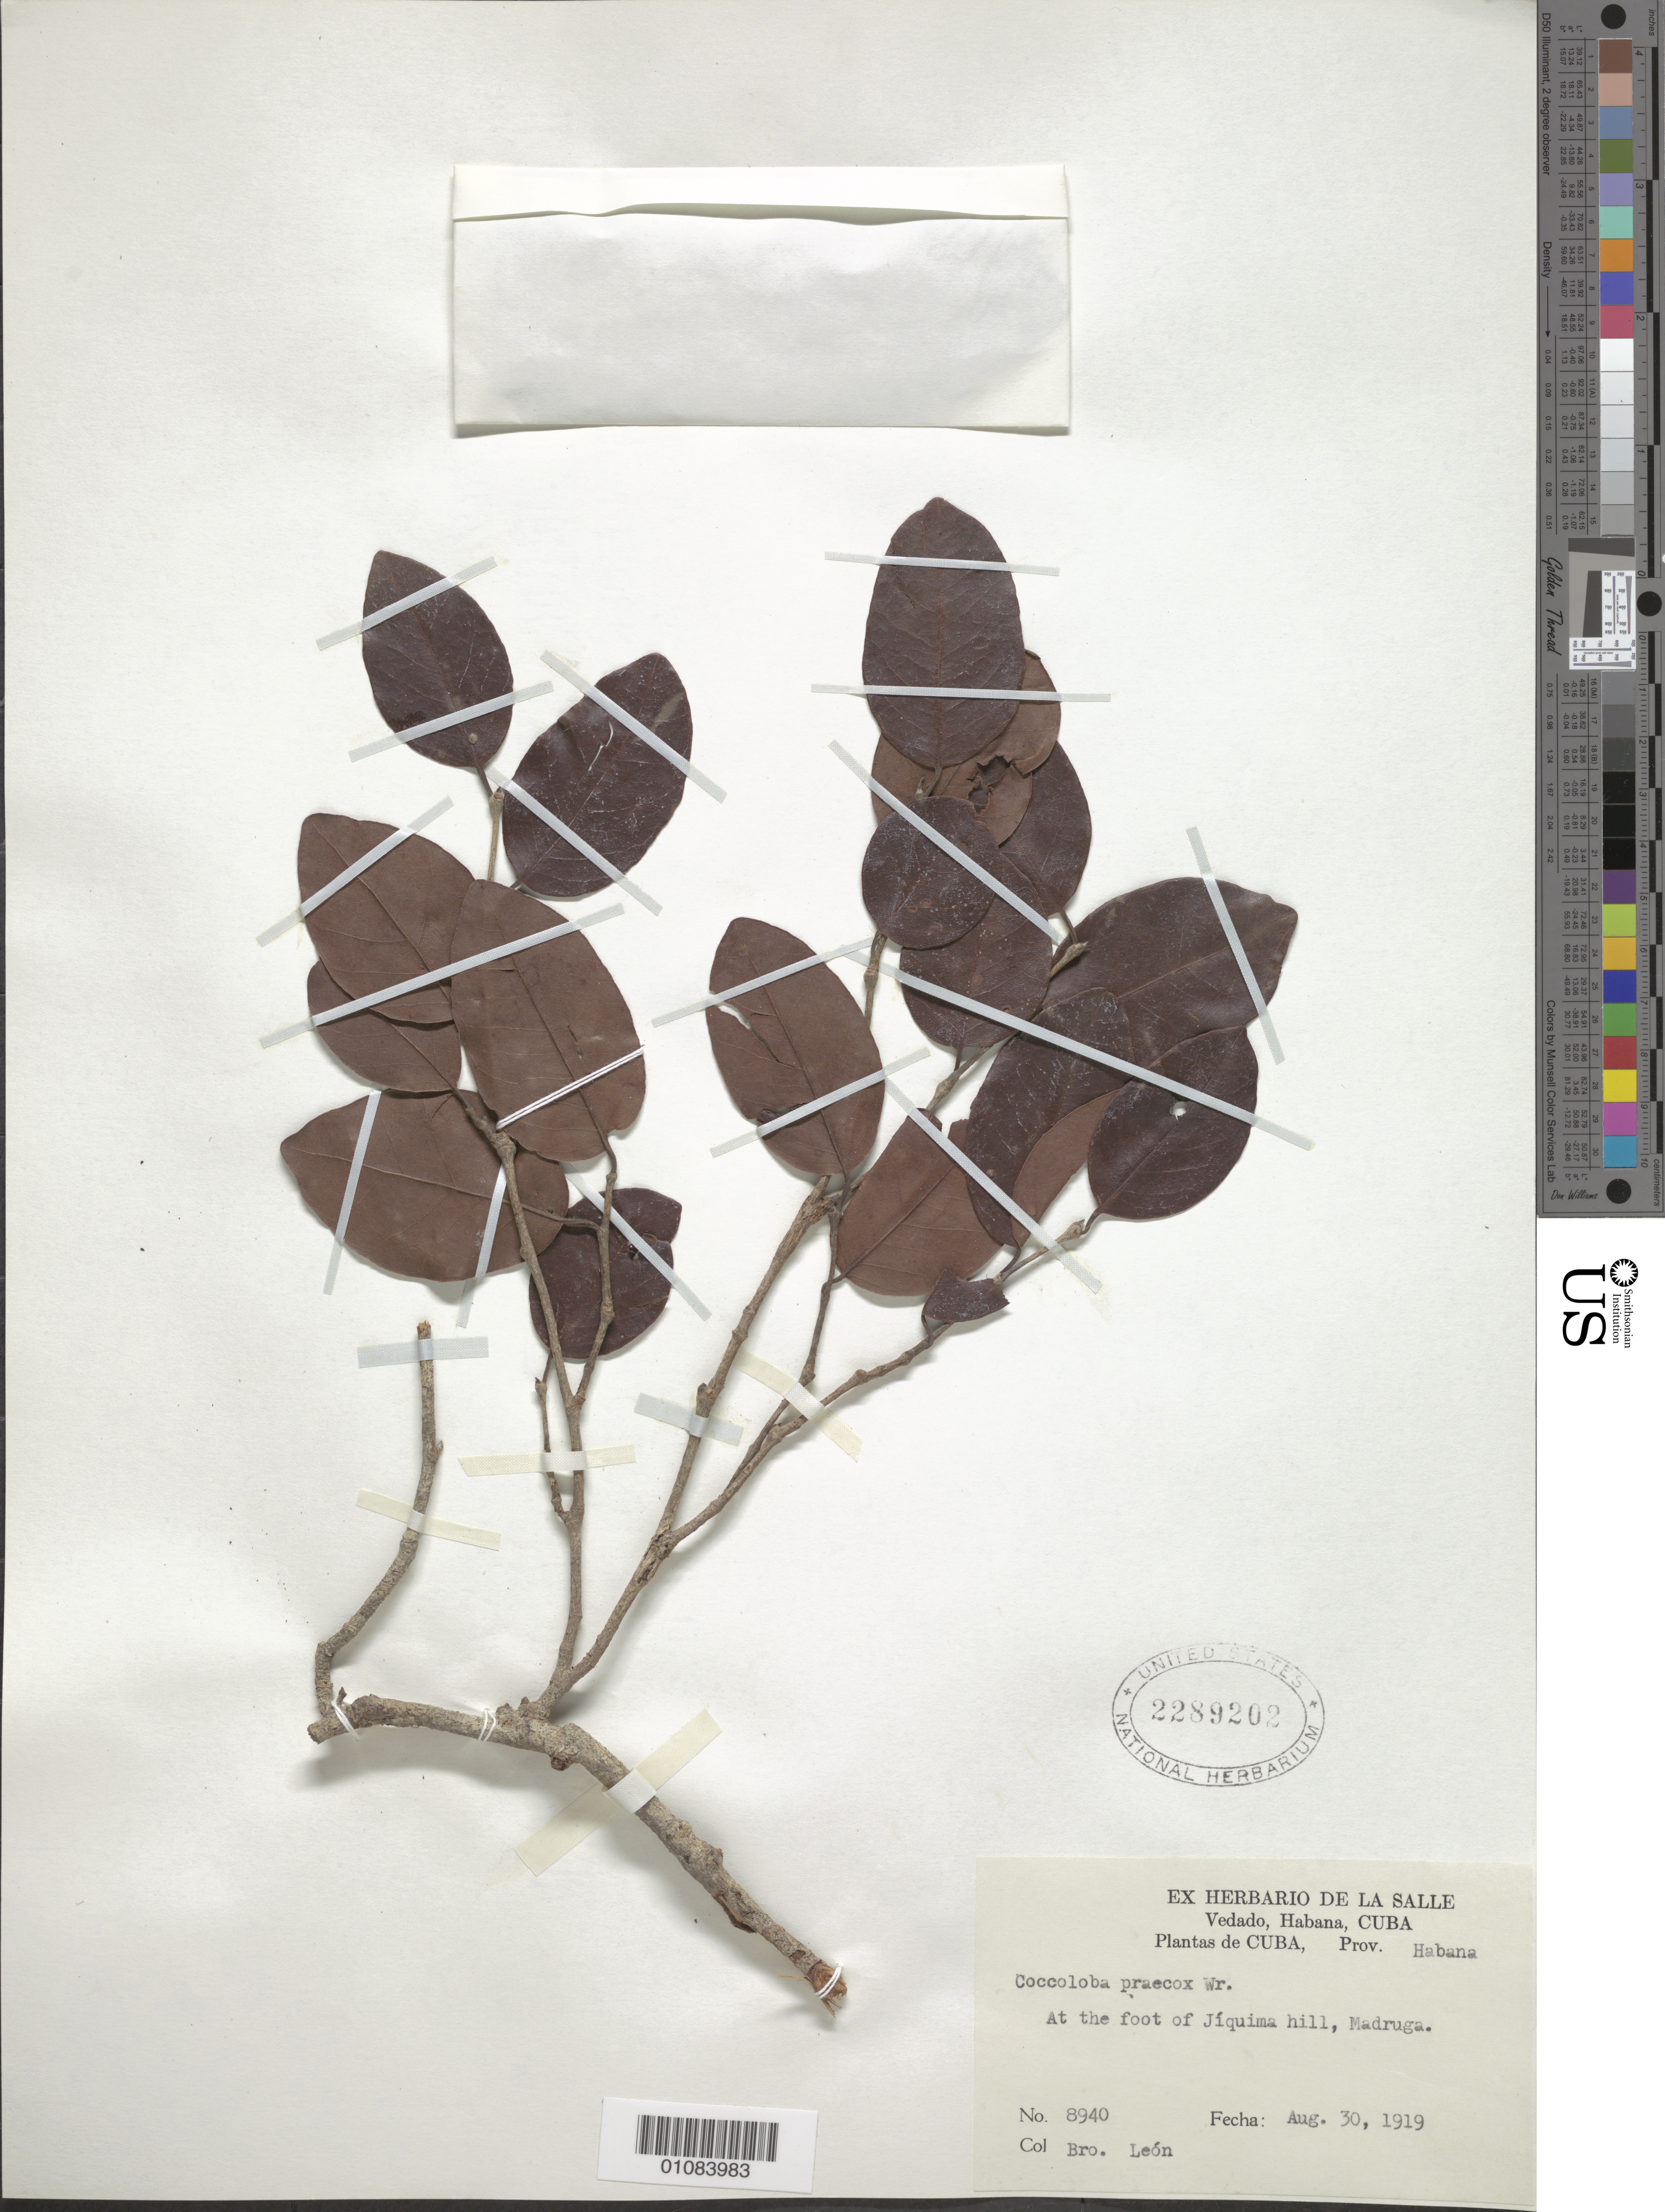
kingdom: Plantae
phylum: Tracheophyta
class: Magnoliopsida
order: Caryophyllales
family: Polygonaceae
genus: Coccoloba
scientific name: Coccoloba praecox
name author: C. Wright ex Lindau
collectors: Bro. León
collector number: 8940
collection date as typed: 30 Aug 1919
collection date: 1919-08-30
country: Cuba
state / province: La Habana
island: Cuba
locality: At the foot of Jiquima hill, Madruga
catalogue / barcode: US 2289202